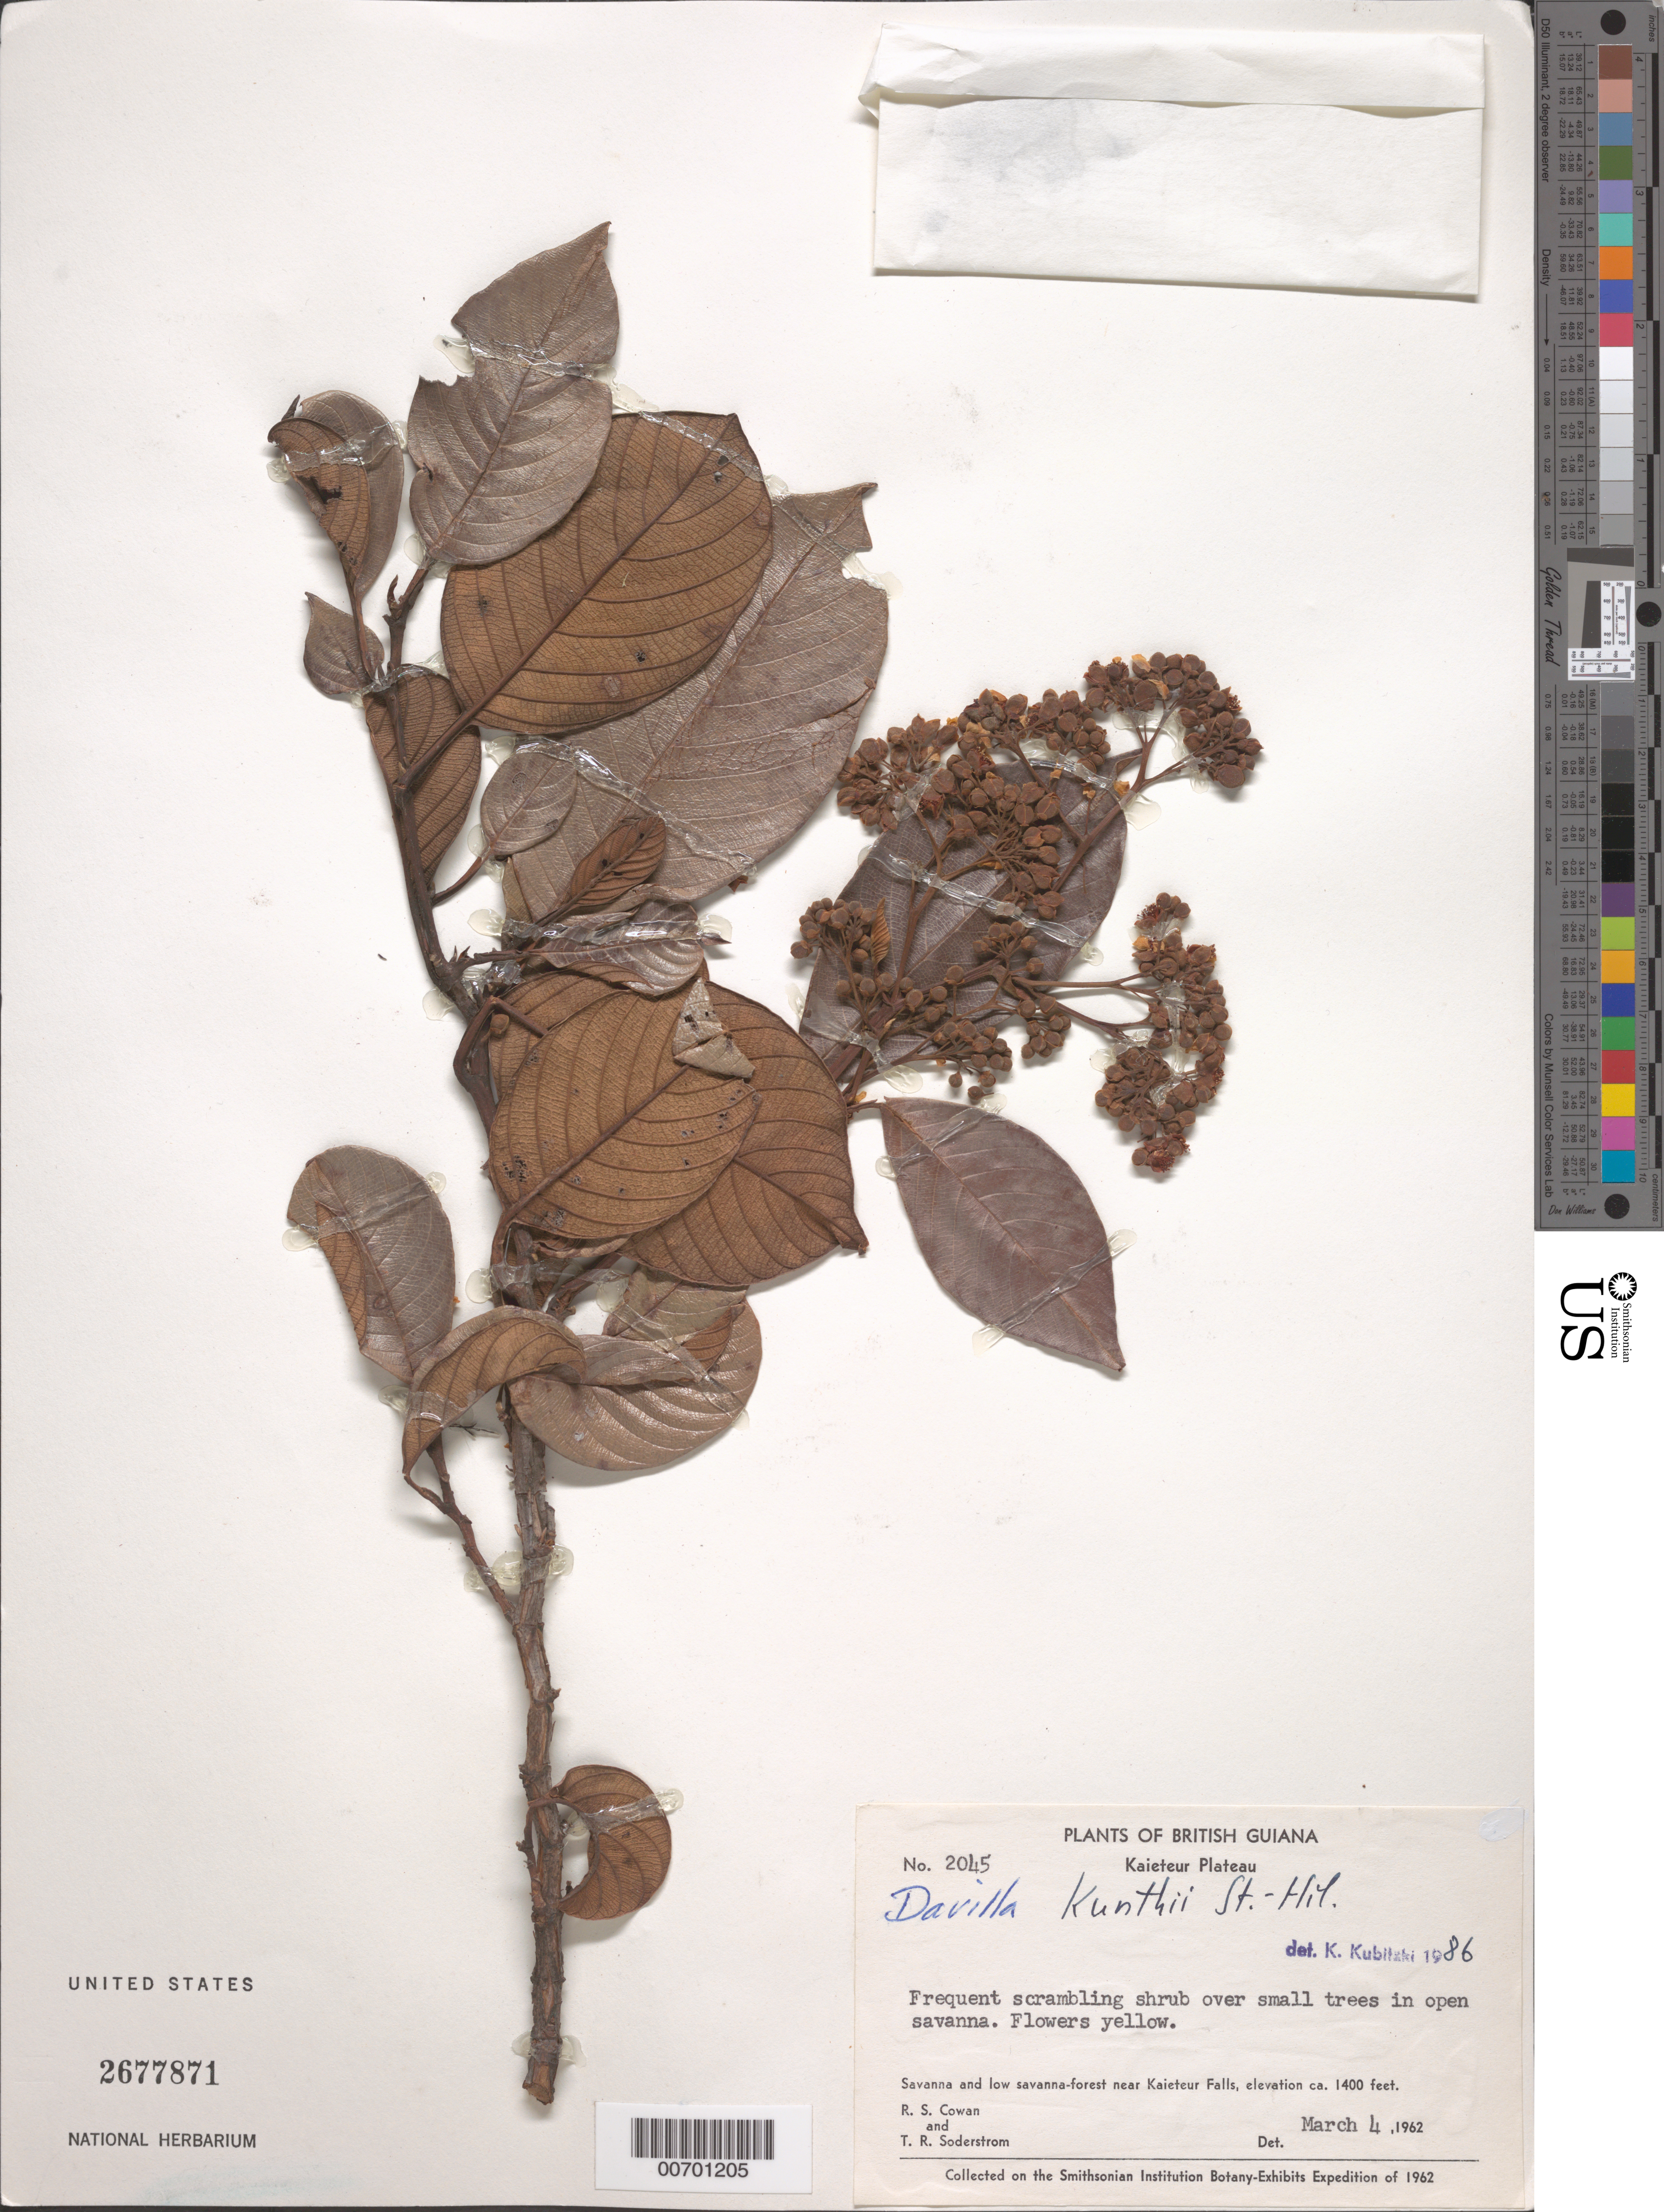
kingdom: Plantae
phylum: Tracheophyta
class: Magnoliopsida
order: Dilleniales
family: Dilleniaceae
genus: Davilla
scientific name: Davilla kunthii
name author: A. St.-Hil.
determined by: Kubitzki, Klaus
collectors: R. S. Cowan & T. R. Soderstrom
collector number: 2045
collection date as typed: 4-Mar-62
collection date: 1962-03-04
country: Guyana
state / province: Potaro-Siparuni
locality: Kaieteur Falls, savanna near falls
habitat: Over small trees in open savanna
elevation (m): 427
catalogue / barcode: US 2677871